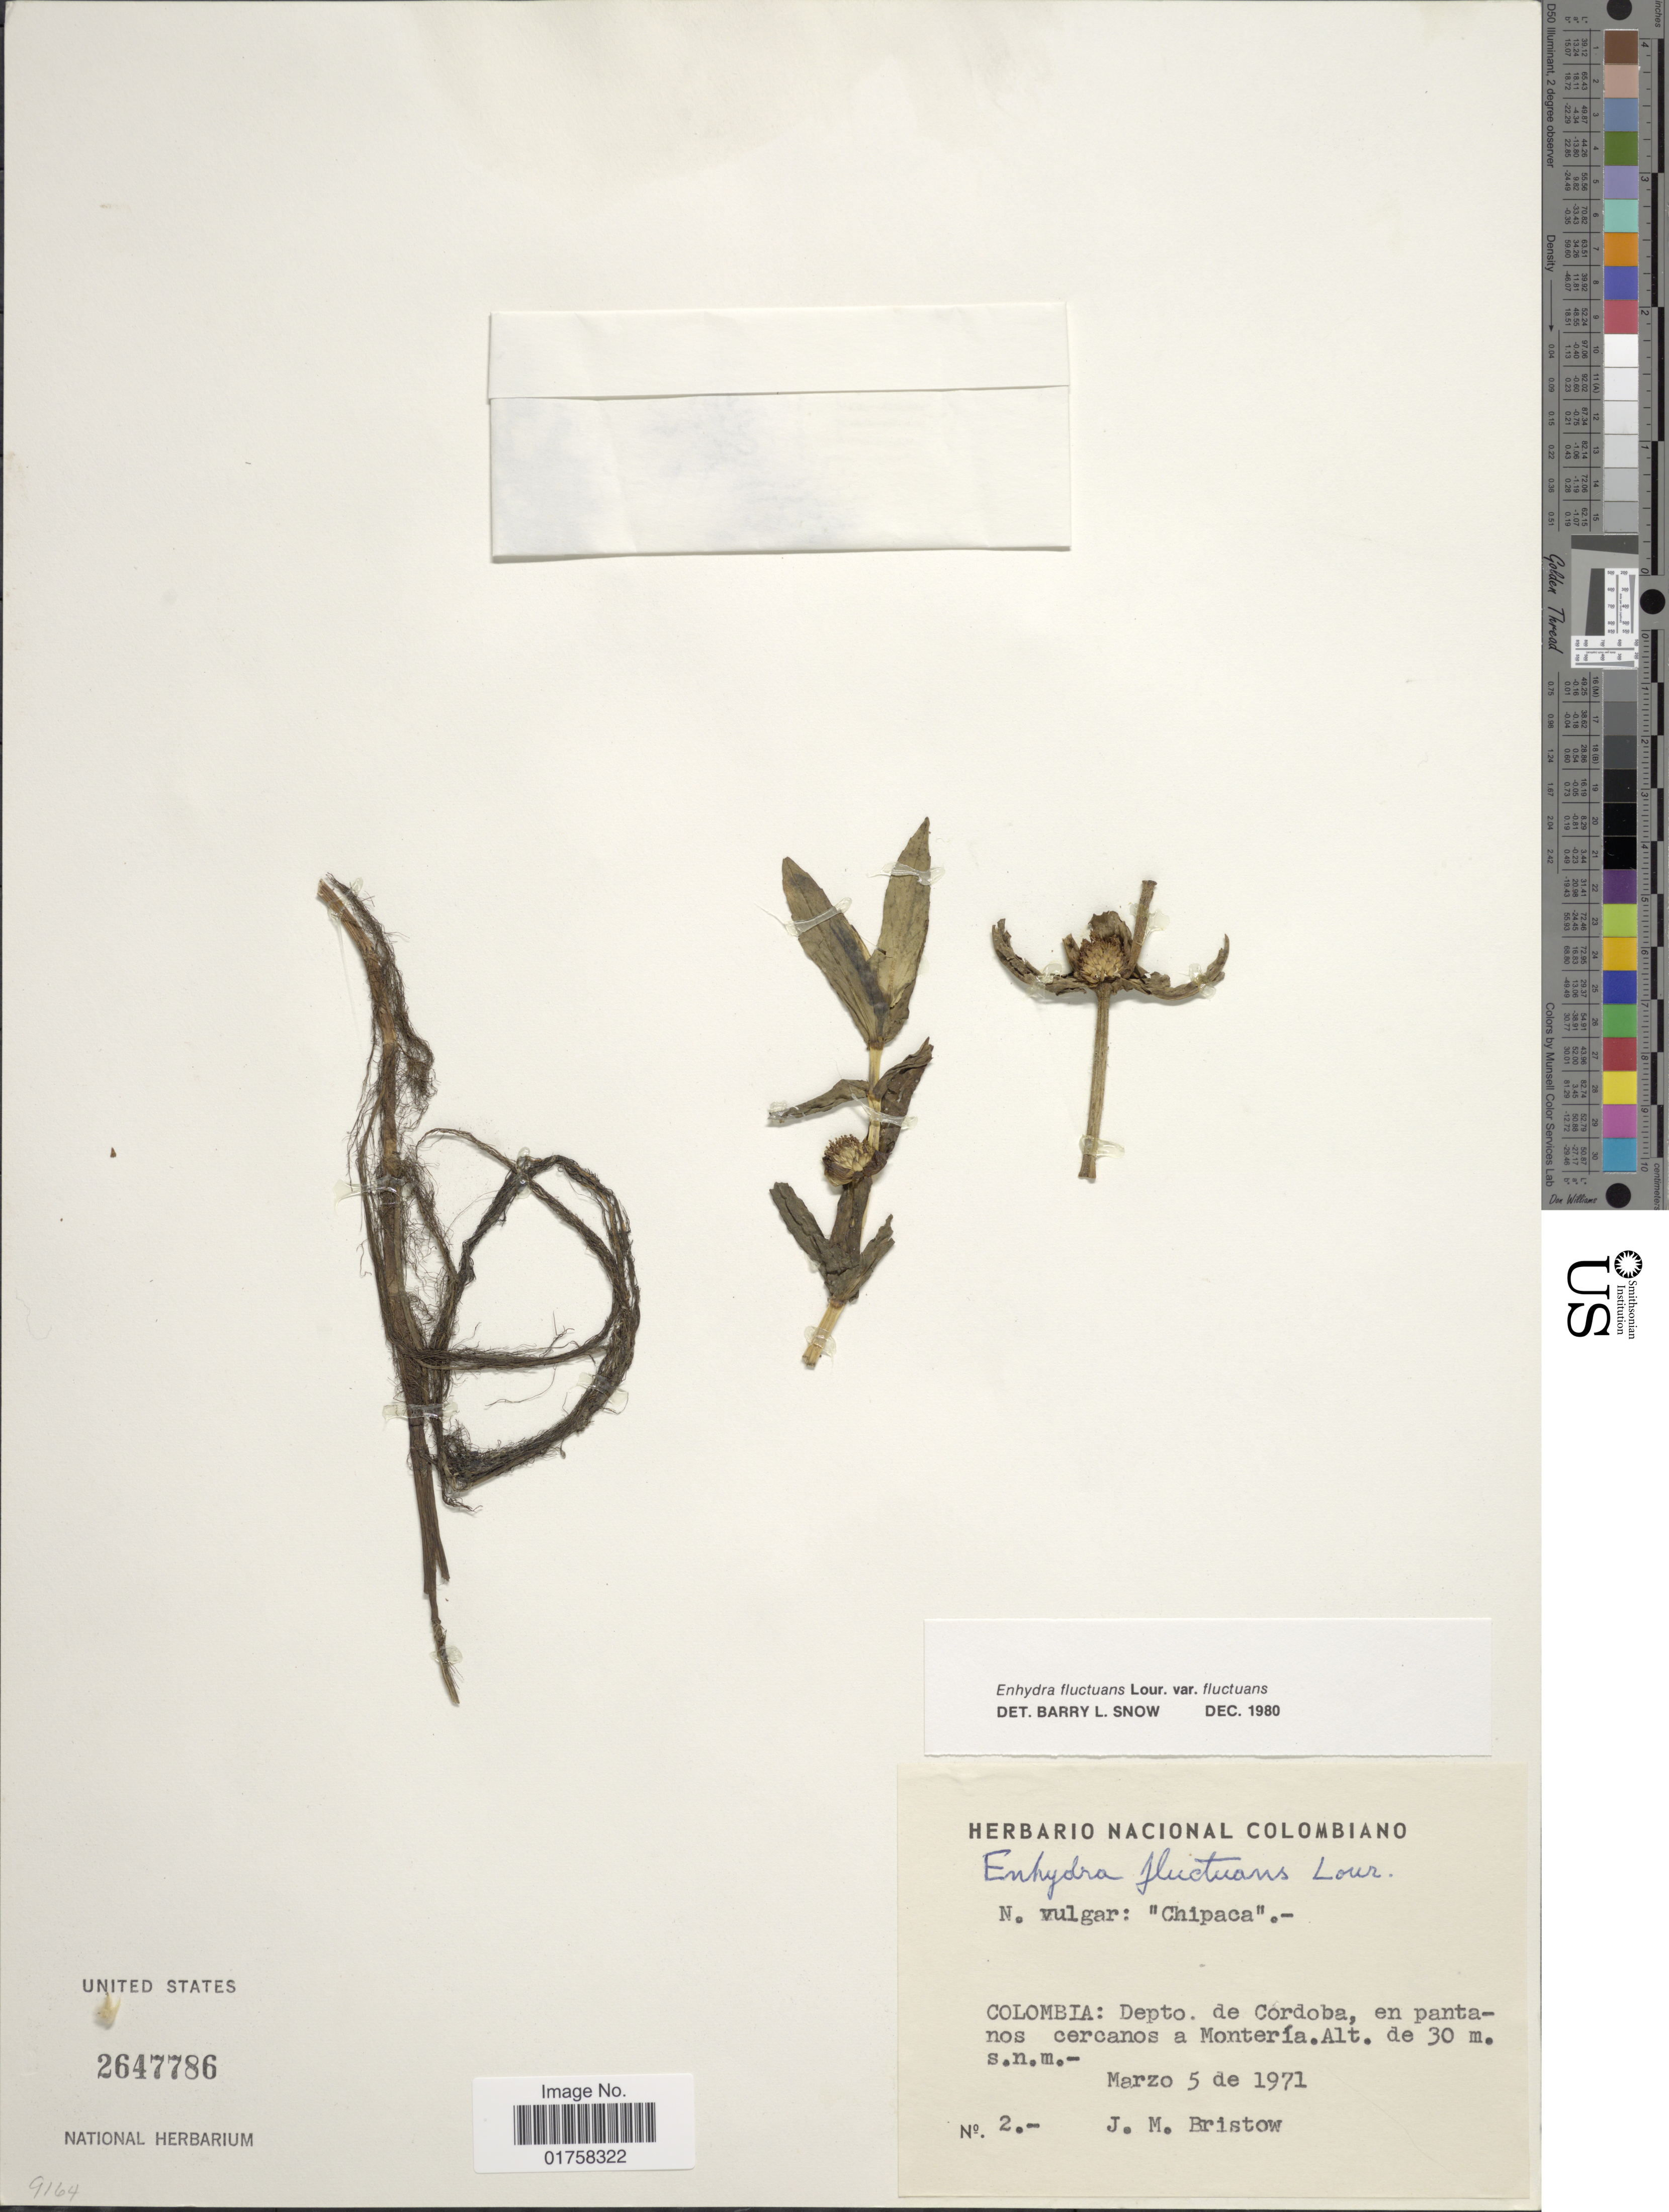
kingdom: Plantae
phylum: Tracheophyta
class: Magnoliopsida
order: Asterales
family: Asteraceae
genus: Enhydra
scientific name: Enhydra fluctuans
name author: Lour.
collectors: J. Bristow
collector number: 2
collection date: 1971-03-05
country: Colombia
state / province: Córdoba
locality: En pantanos, cercanos a Montería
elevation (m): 30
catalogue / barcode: US 2647786